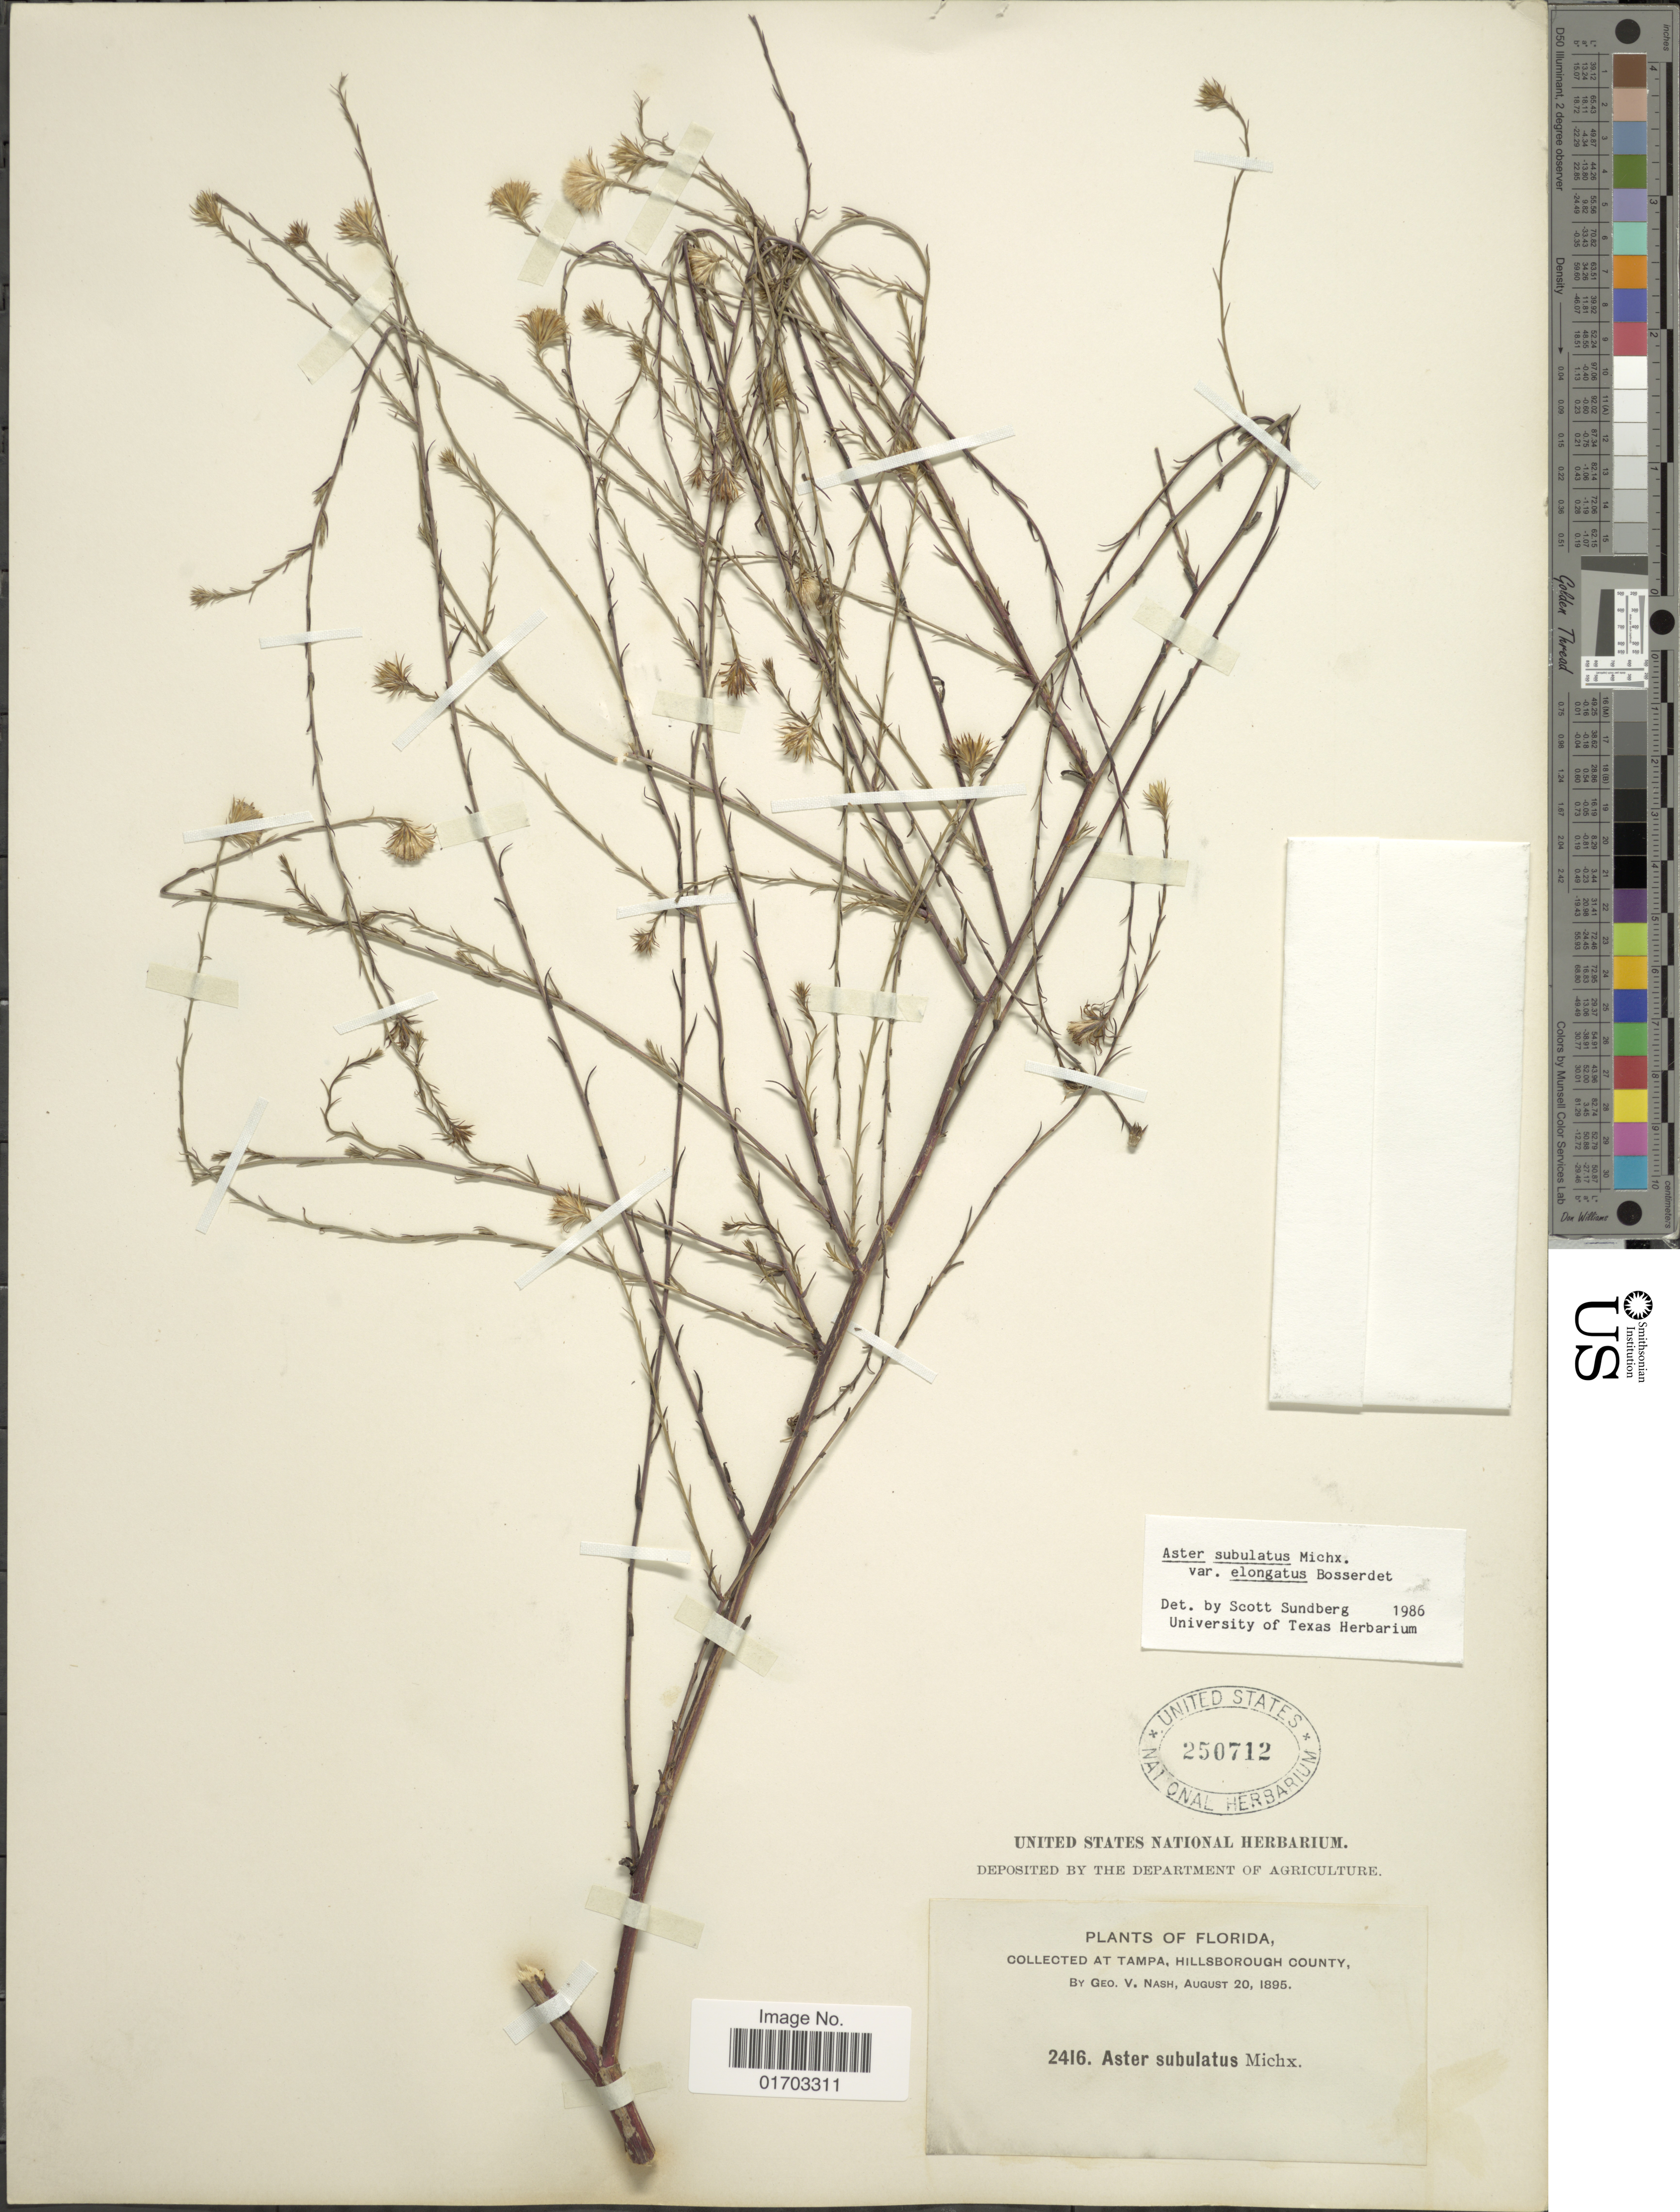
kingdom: Plantae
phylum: Tracheophyta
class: Magnoliopsida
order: Asterales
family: Asteraceae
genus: Symphyotrichum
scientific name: Symphyotrichum bahamense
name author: (Britton) G.L. Nesom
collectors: G. V. Nash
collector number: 2416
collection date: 1895-08-20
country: United States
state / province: Florida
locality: Tampa, Hillsborough County.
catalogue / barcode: US 250712